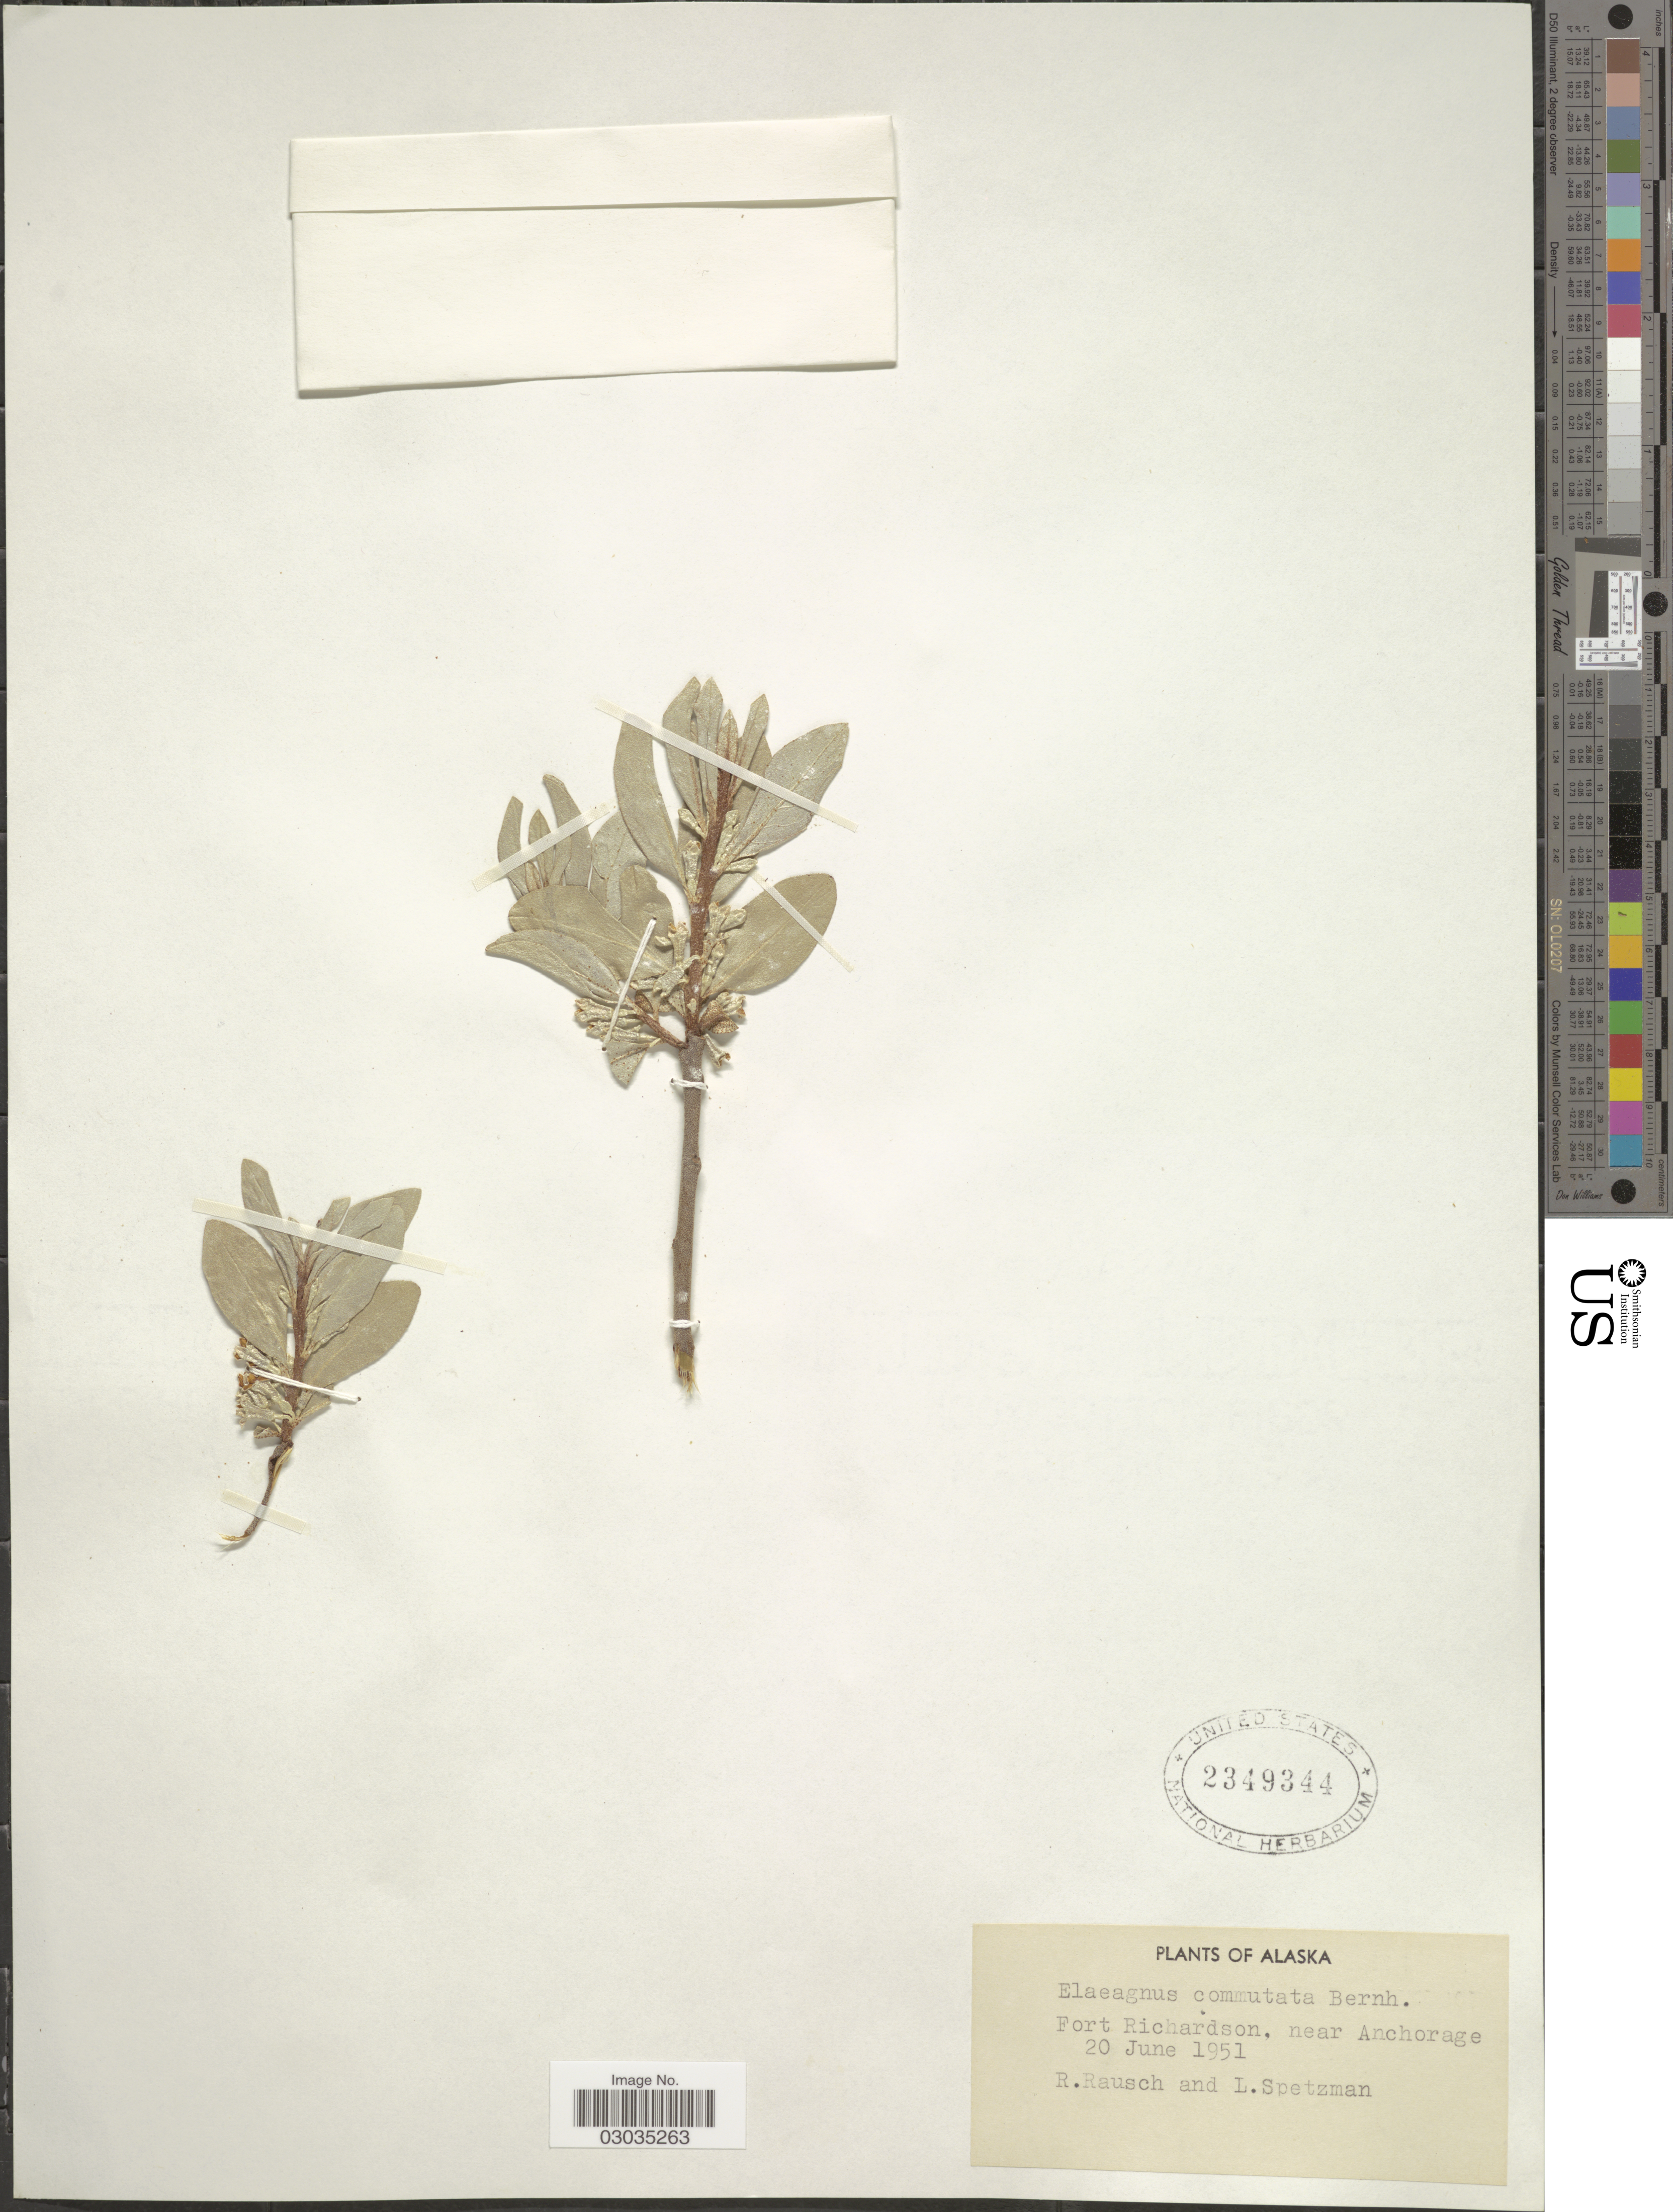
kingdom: Plantae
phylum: Tracheophyta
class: Magnoliopsida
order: Rosales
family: Elaeagnaceae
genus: Elaeagnus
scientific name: Elaeagnus commutata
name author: Bernh. ex Rydb.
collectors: R. Rausch & L. Spetzman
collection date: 1951-06-20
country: United States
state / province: Alaska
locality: Fort Richardson, near Anchorage.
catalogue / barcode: US 2349344